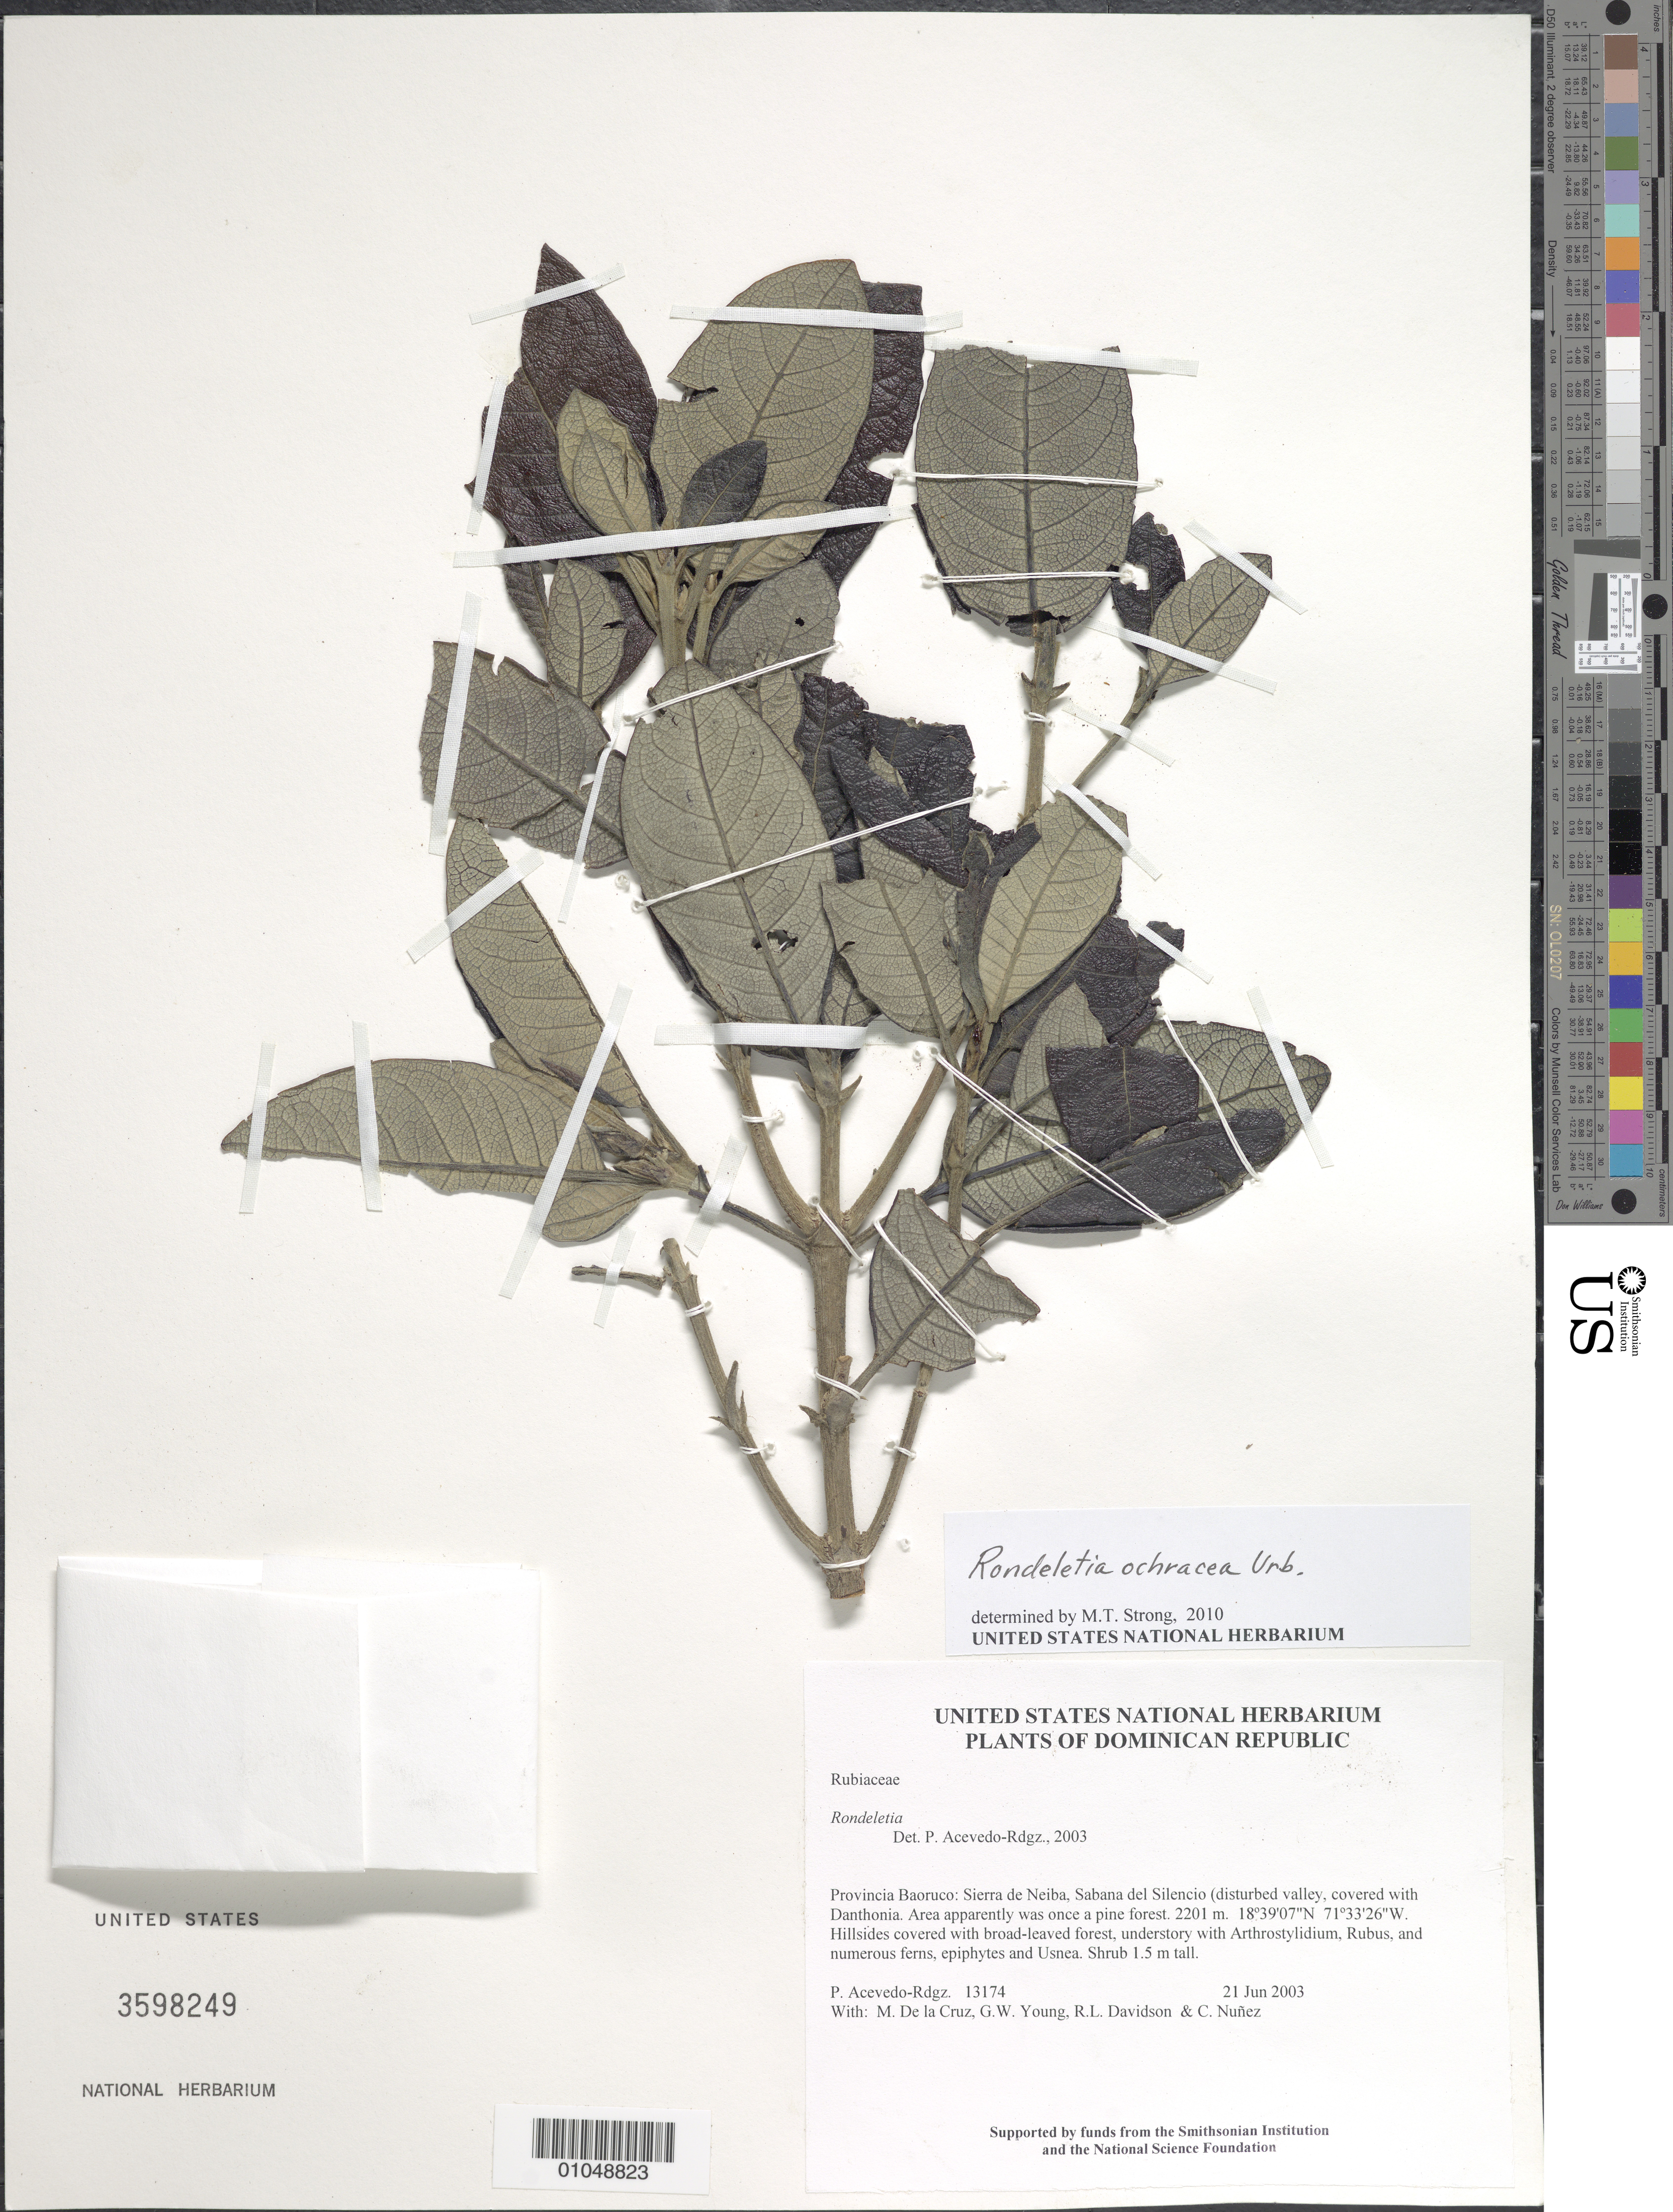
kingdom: Plantae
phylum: Tracheophyta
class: Magnoliopsida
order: Gentianales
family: Rubiaceae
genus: Rondeletia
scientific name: Rondeletia ochracea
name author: Urb.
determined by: Strong, M. T., (US), Smithsonian Institution - National Museum of Natural History (UNITED STATES)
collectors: P. Acevedo-Rodr., M. de la Cruz, J. Rawlins, G. Young, R. Davidson & C. Nunez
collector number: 13174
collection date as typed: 21 Jun 2003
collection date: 2003-06-21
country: Dominican Republic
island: Hispaniola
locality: Provincia Baoruco: Sierra de Neiba, Sabana del Silencio (disturbed valley, covered with Danthonia. Area apparently was once a pine forest.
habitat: Hillsides covered with broad-leaved forest, understory with Arthrostylidium, Rubus, and numerous ferns, epiphytes and Usnea.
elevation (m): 2201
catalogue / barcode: US 3598249